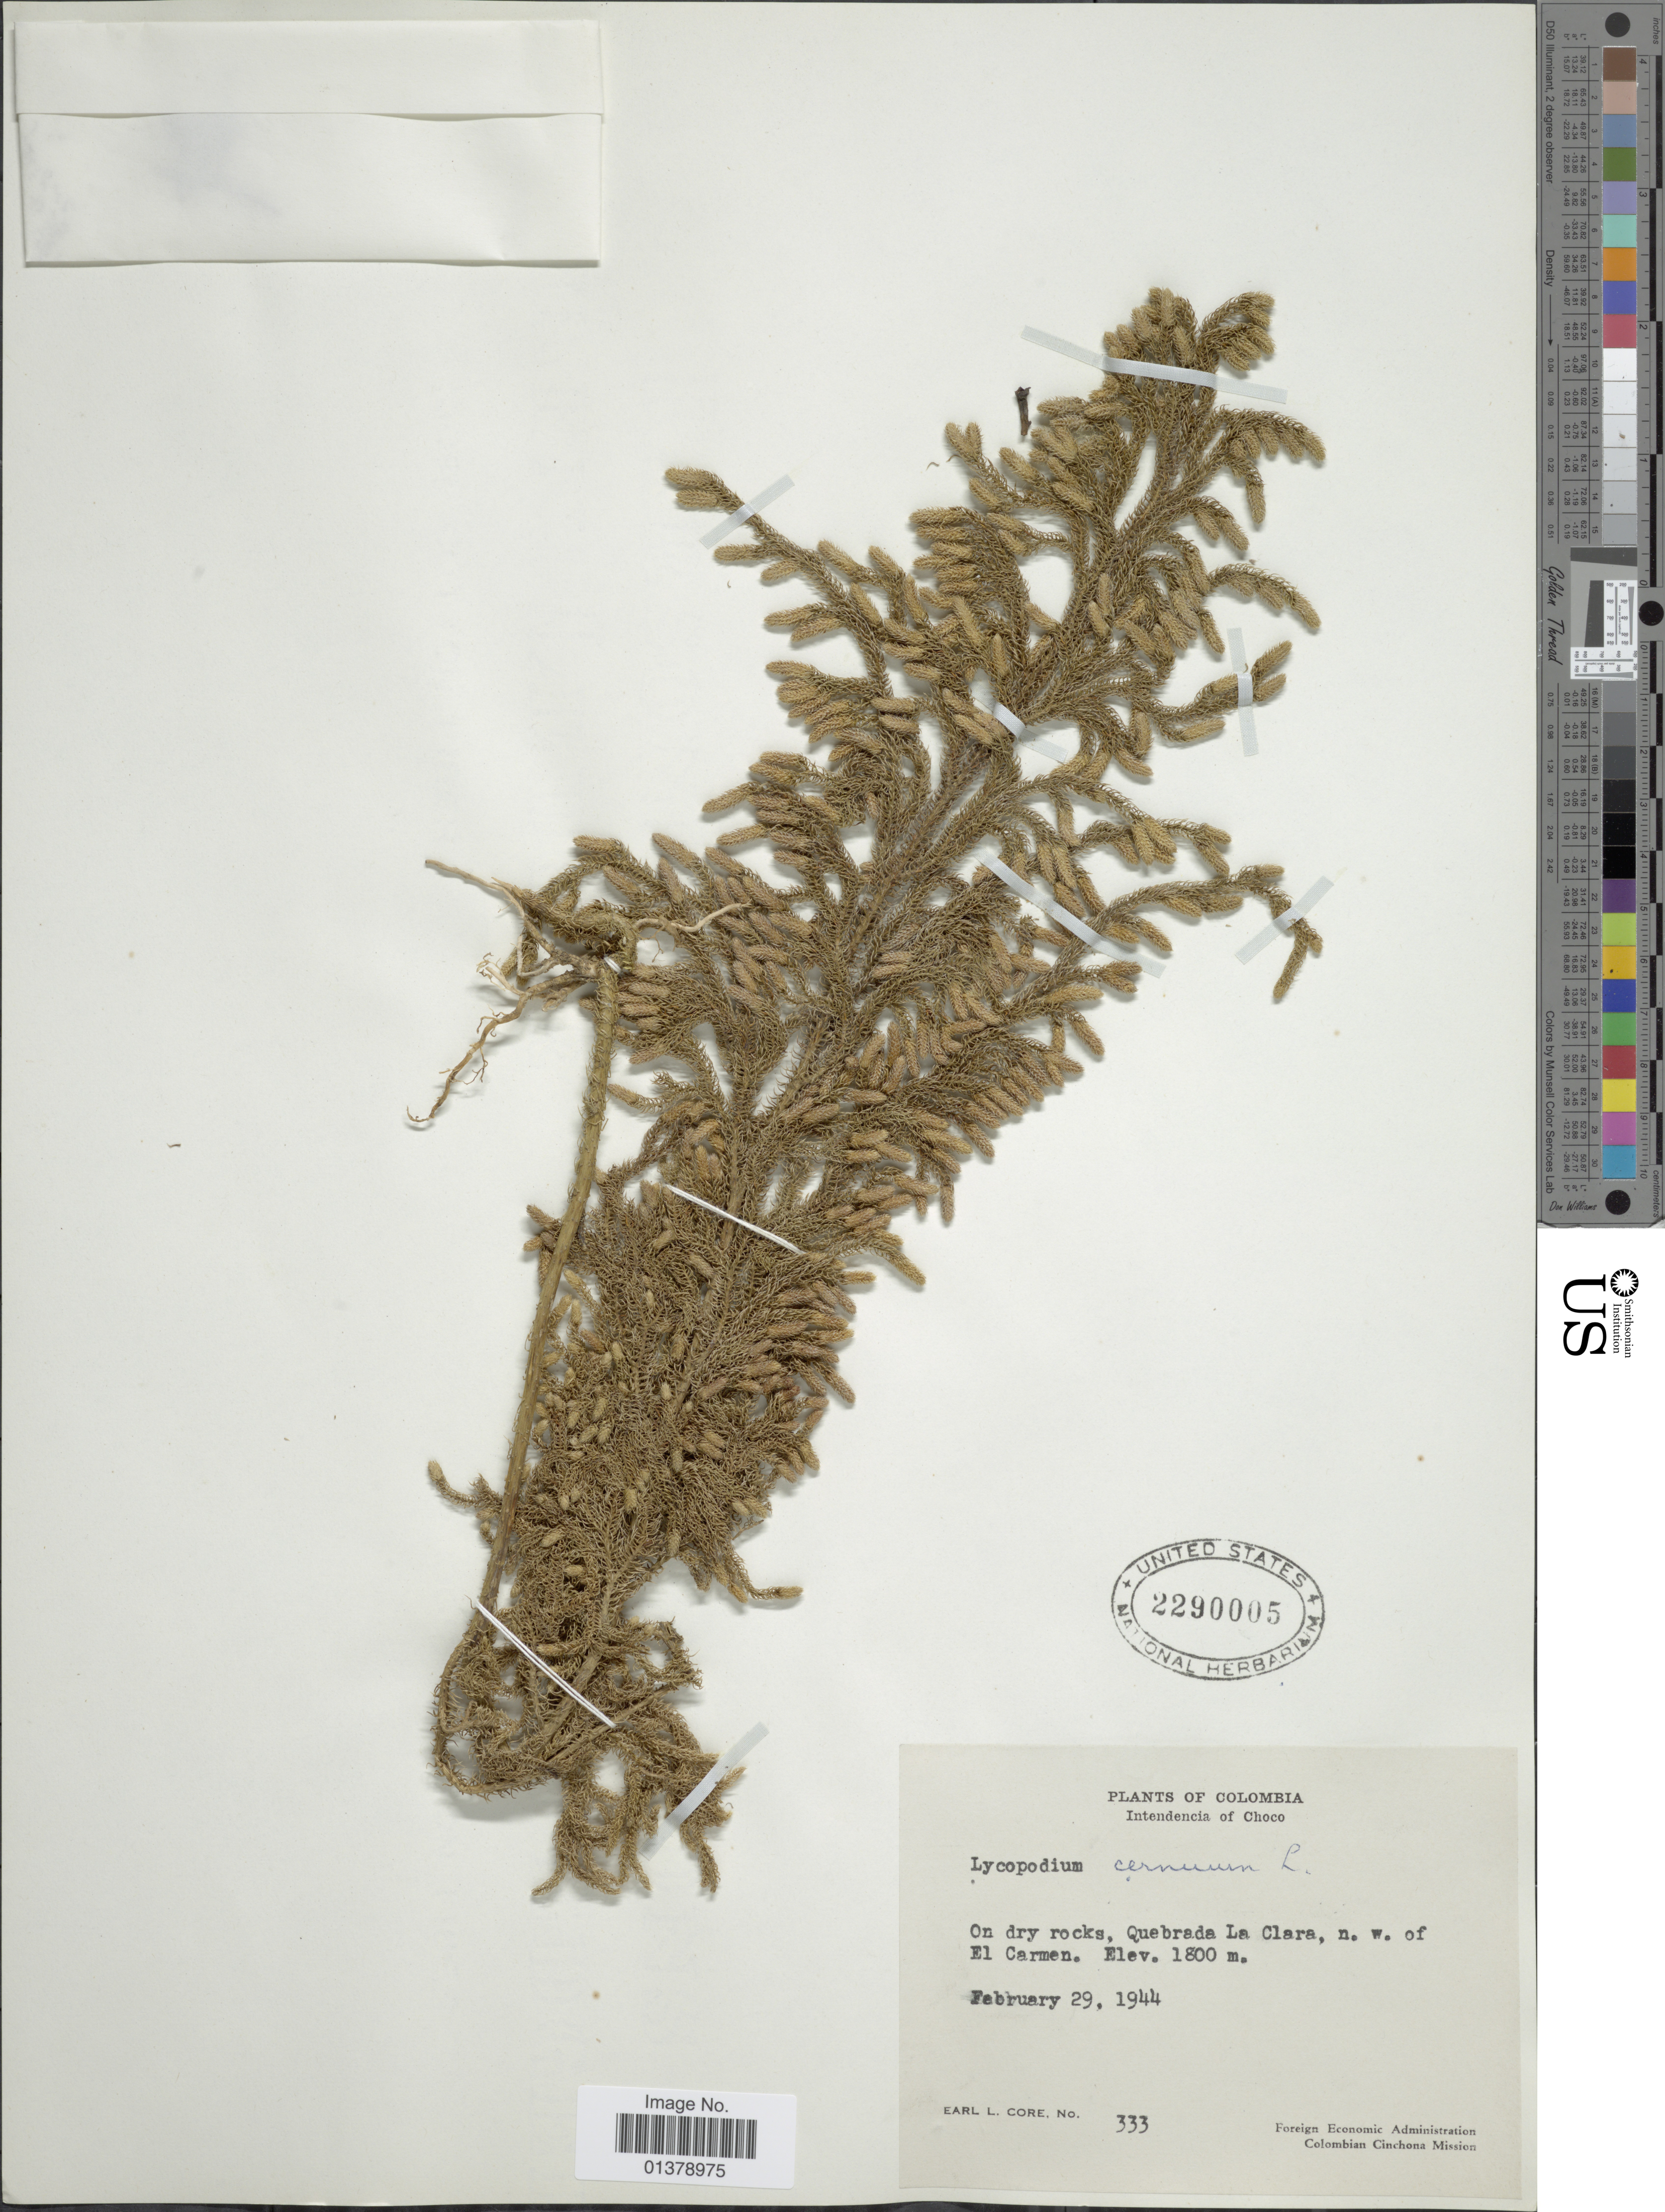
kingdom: Plantae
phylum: Tracheophyta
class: Lycopodiopsida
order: Lycopodiales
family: Lycopodiaceae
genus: Palhinhaea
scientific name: Palhinhaea cernua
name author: (L.) Vasc. & Franco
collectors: E. L. Core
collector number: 333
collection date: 1944-02-29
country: Colombia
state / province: Chocó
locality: On dry rocks, Quebrada La Clara, n.w. of El Carmen, Intendencia of Choco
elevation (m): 1800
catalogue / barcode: US 2290005